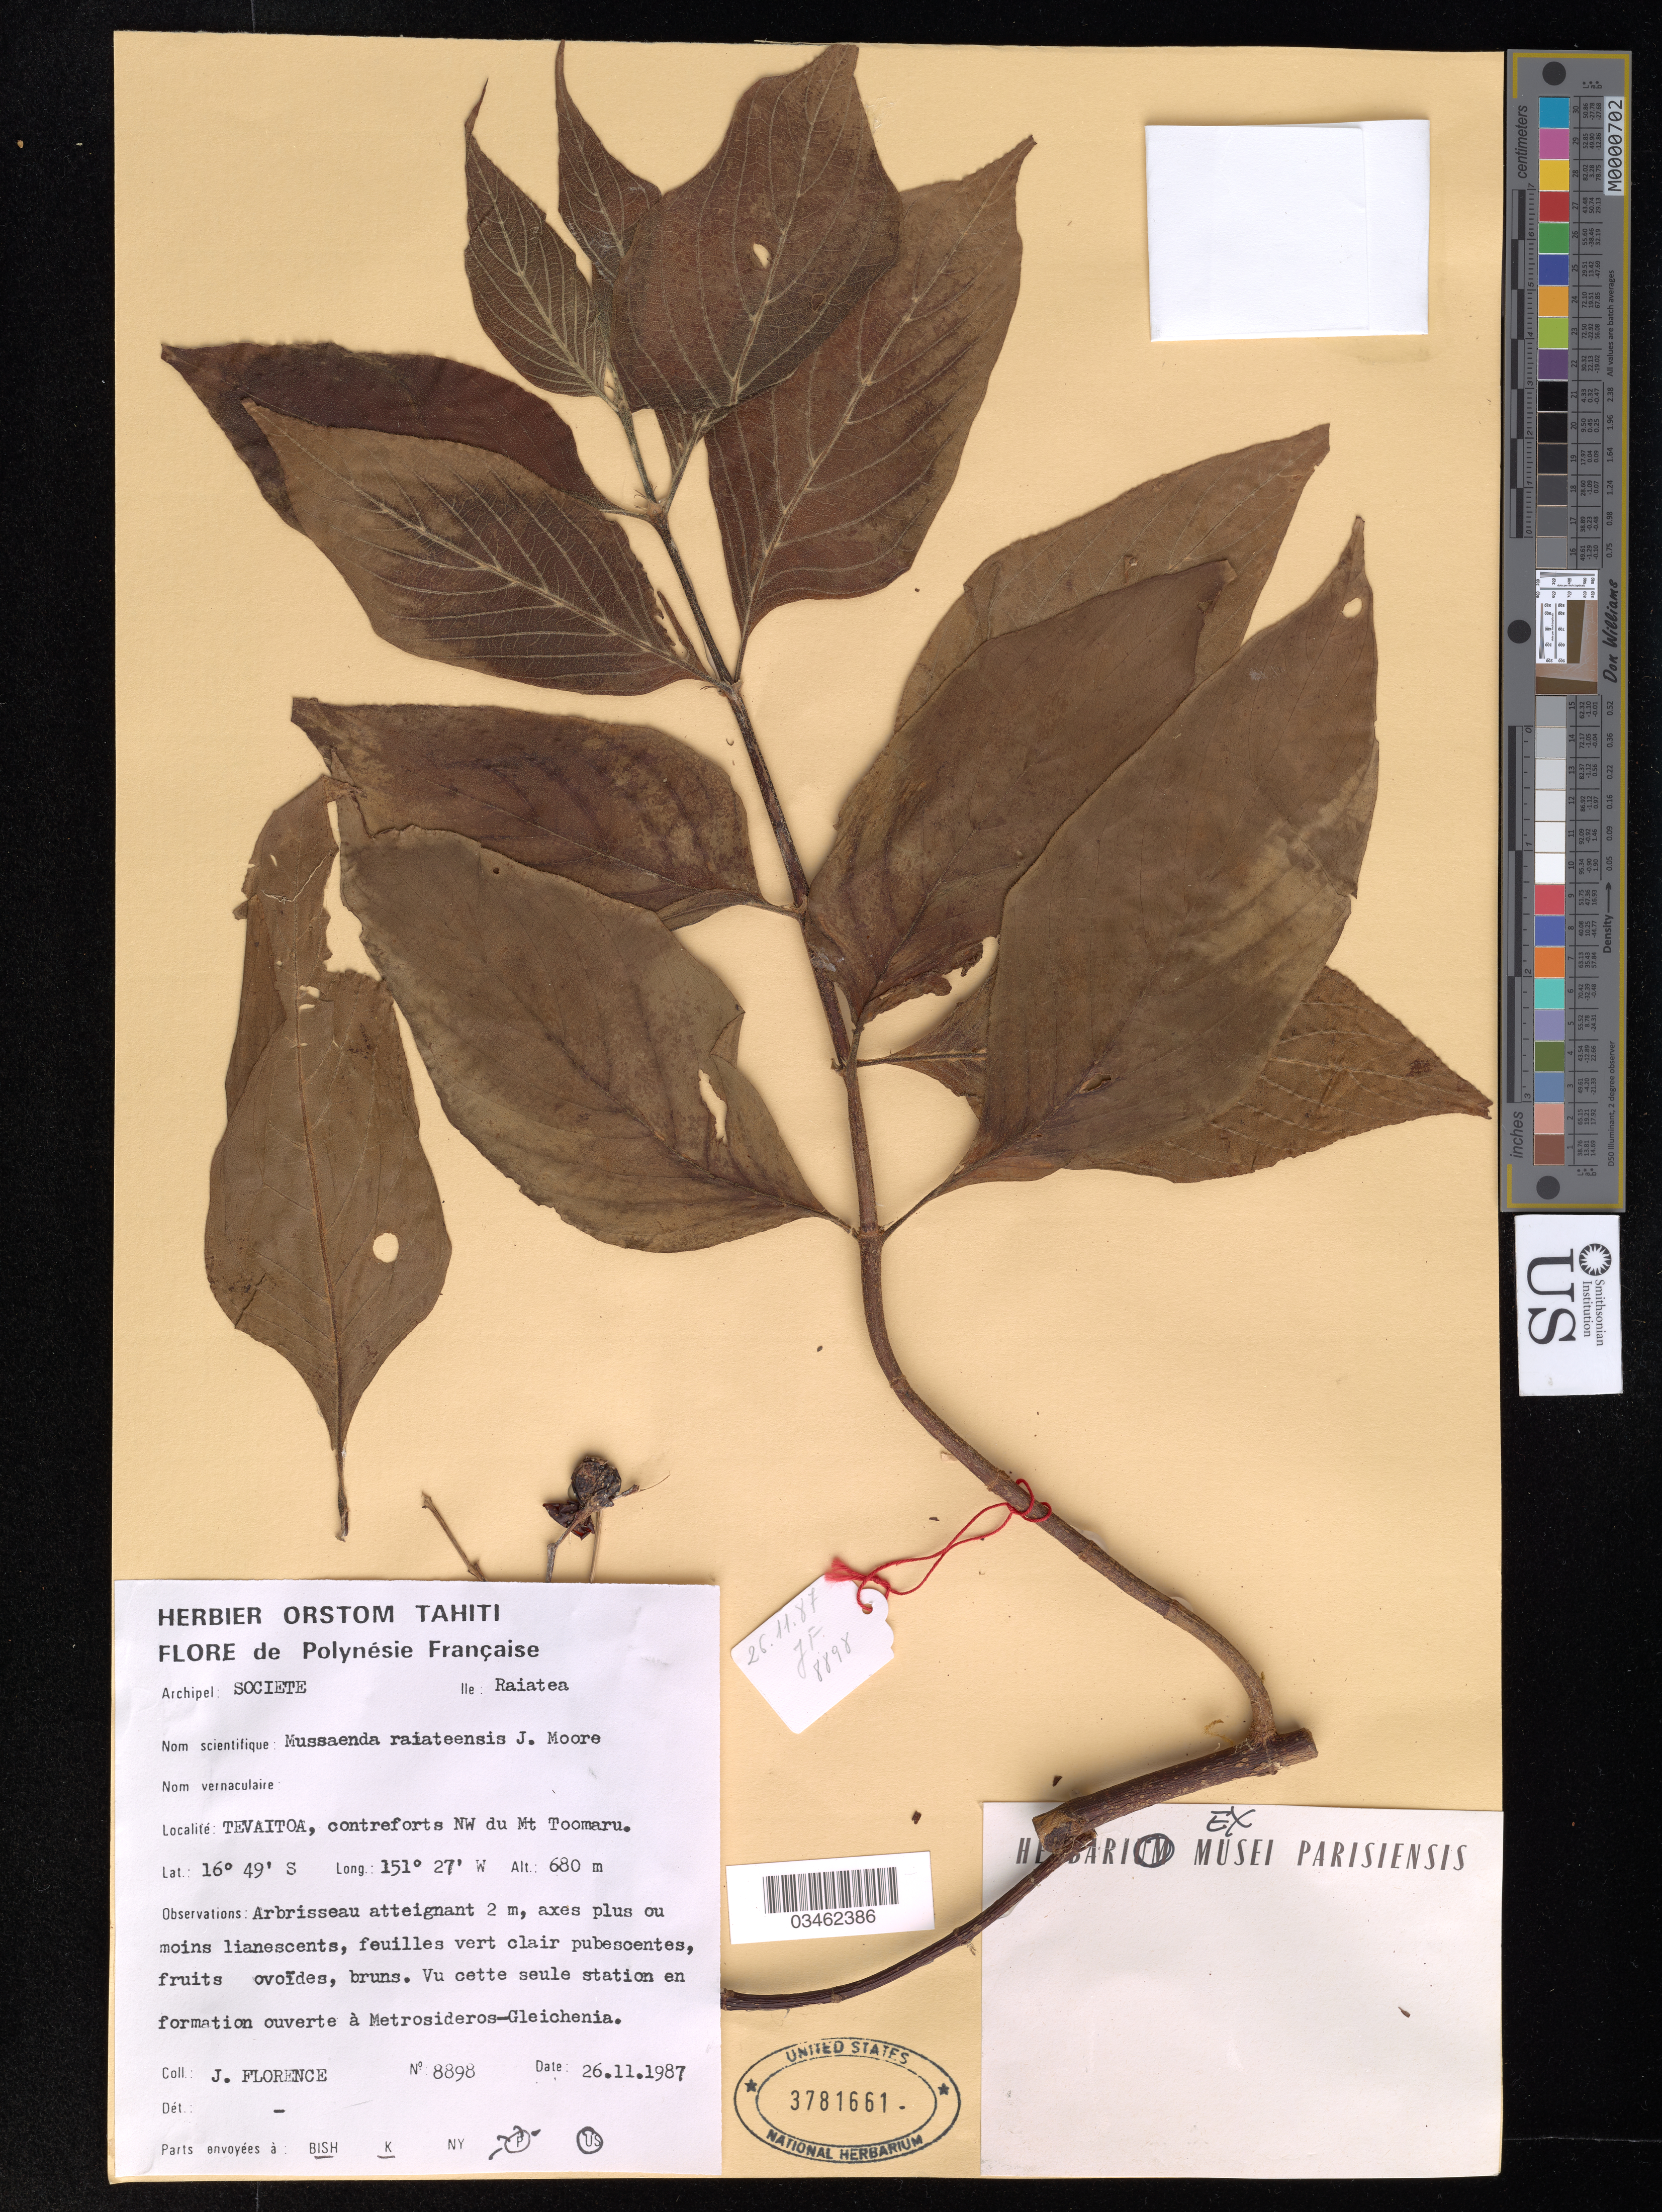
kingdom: Plantae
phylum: Tracheophyta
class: Magnoliopsida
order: Gentianales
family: Rubiaceae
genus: Mussaenda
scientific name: Mussaenda raiateensis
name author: J.W. Moore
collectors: J. Florence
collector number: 8898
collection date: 1987-11-26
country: French Polynesia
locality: Polynésie Française. Archipel: Societe. Ile: Raiatea. Tevaitoa, contreforts NW du Mt Toomaru.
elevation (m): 680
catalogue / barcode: US 3781661